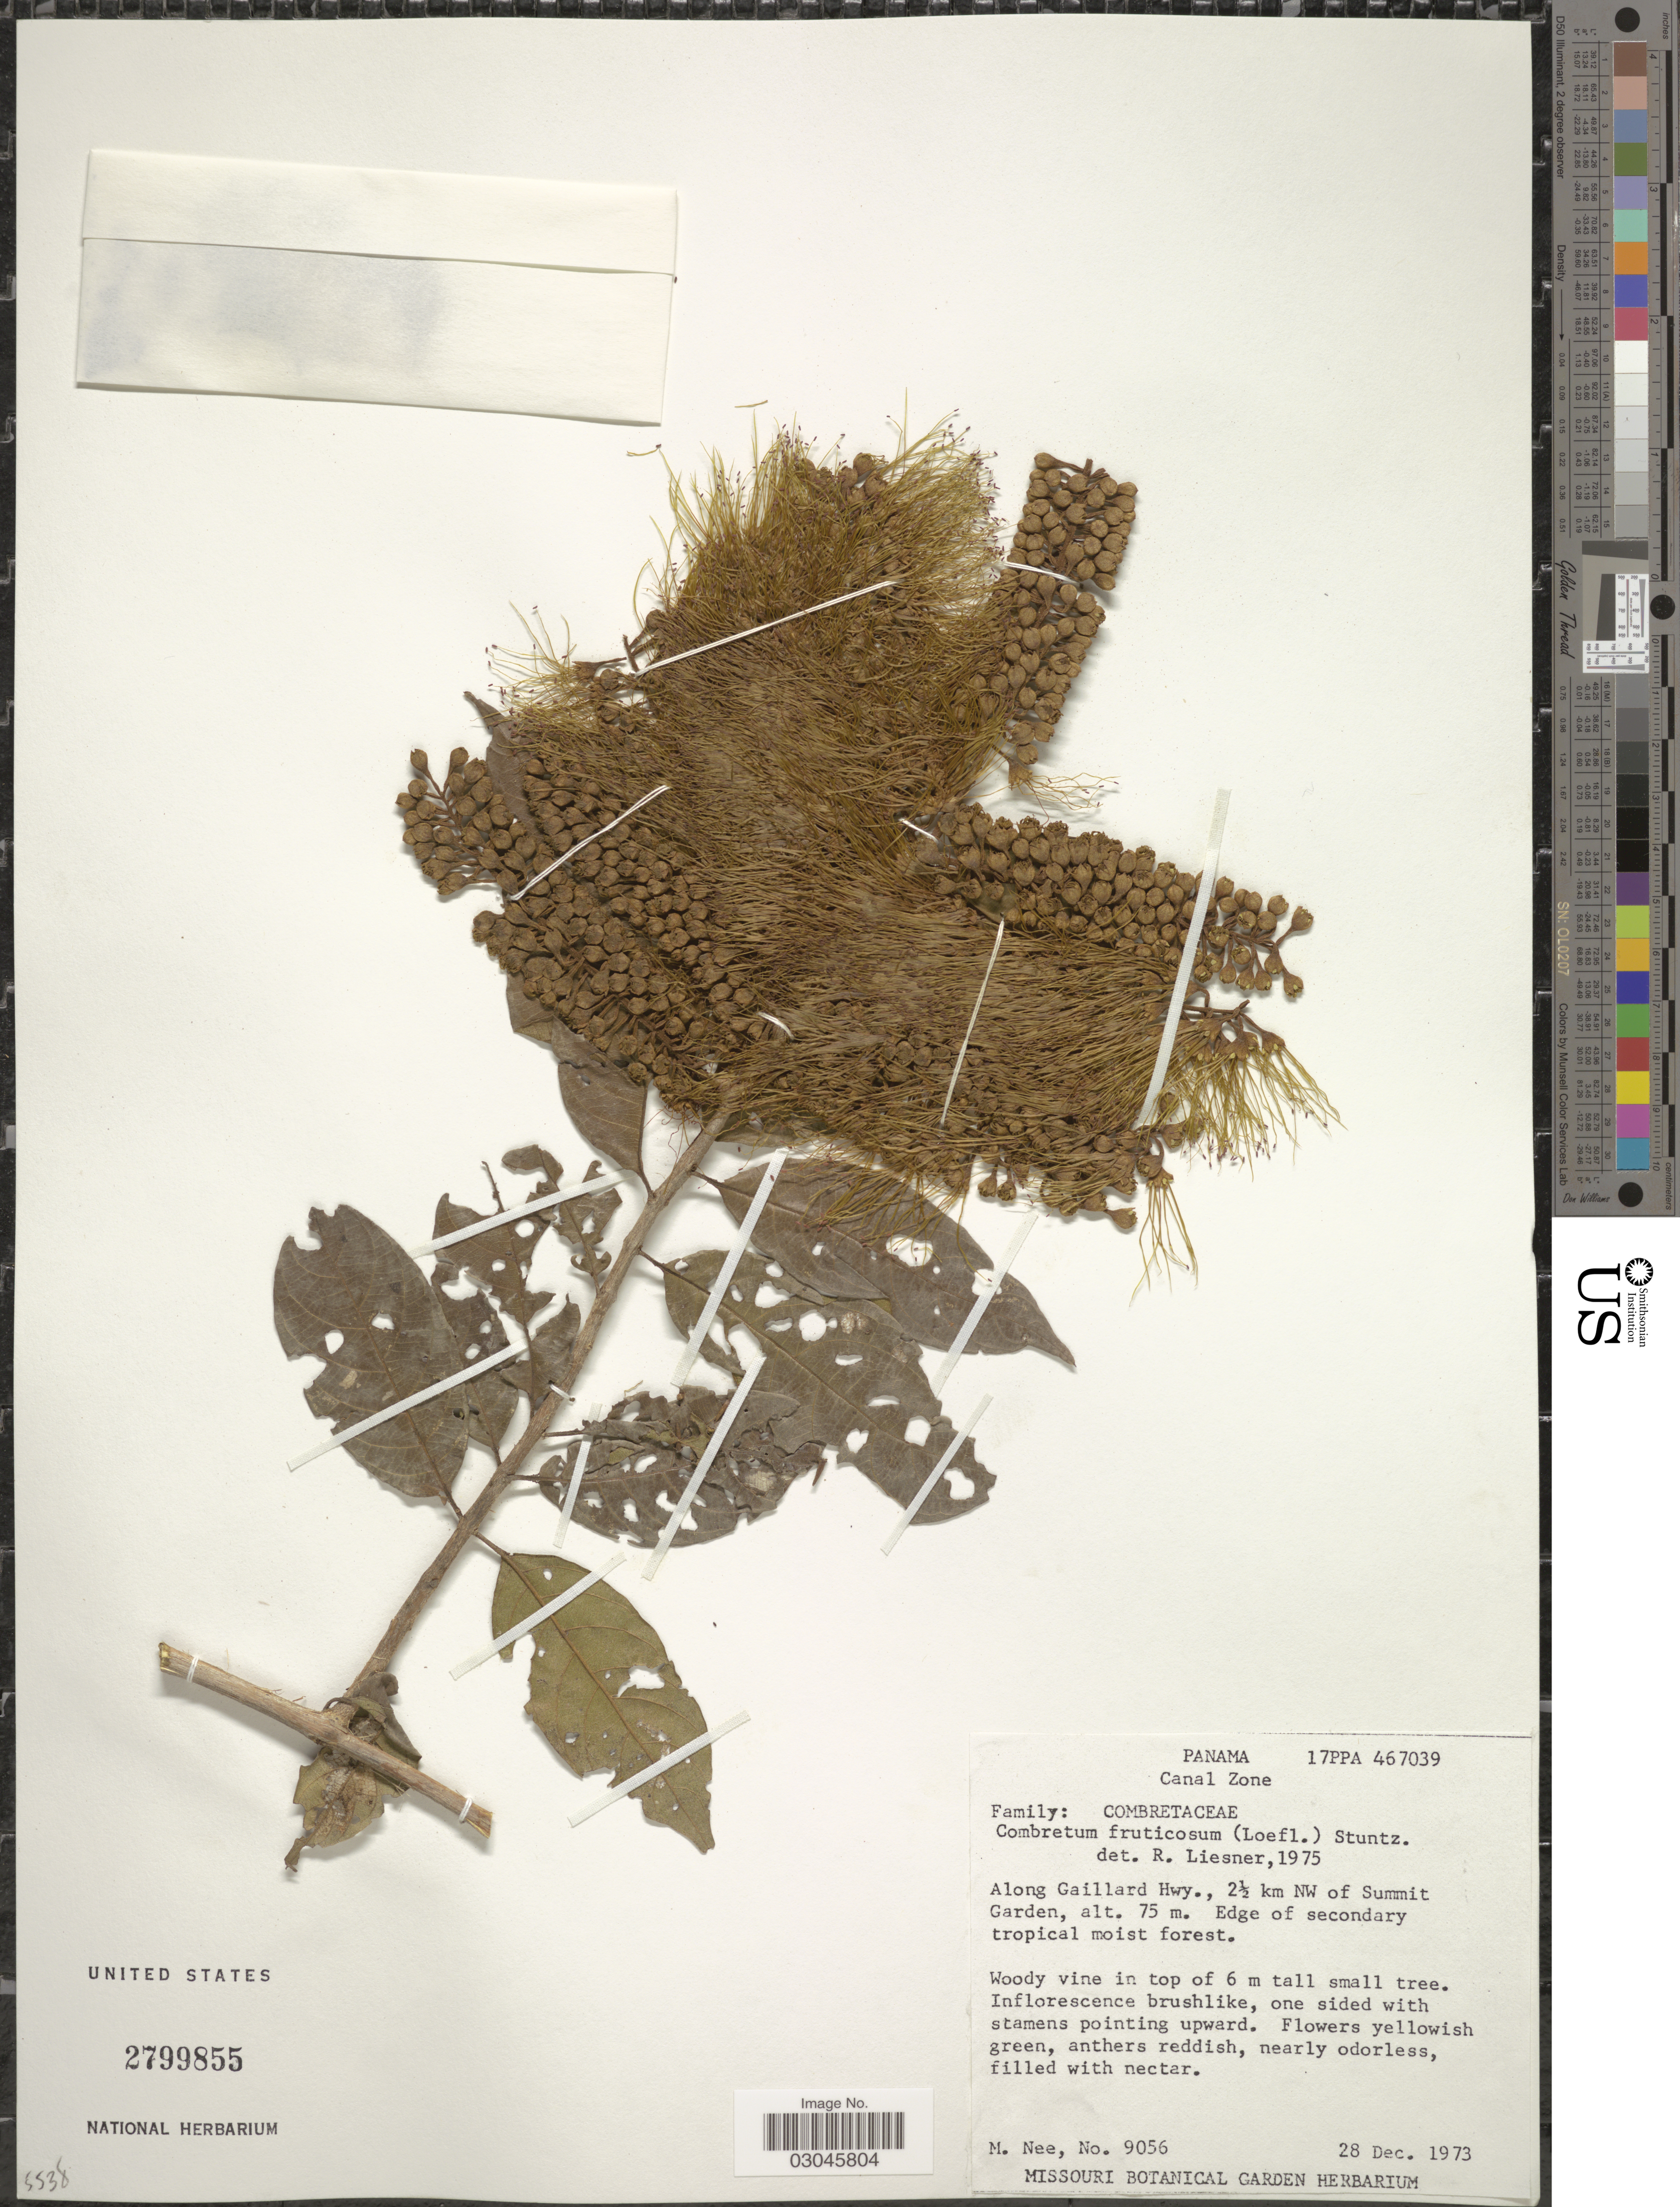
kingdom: Plantae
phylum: Tracheophyta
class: Magnoliopsida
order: Myrtales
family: Combretaceae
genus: Combretum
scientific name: Combretum fruticosum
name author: (Loefl.) Stuntz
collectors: M. Nee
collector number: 9056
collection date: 1973-12-28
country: Panama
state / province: Colón / Panamá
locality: Canal Zone. Along Gaillard Hwy., 2½ km NW of Summit Garden.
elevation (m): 75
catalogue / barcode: US 2799855